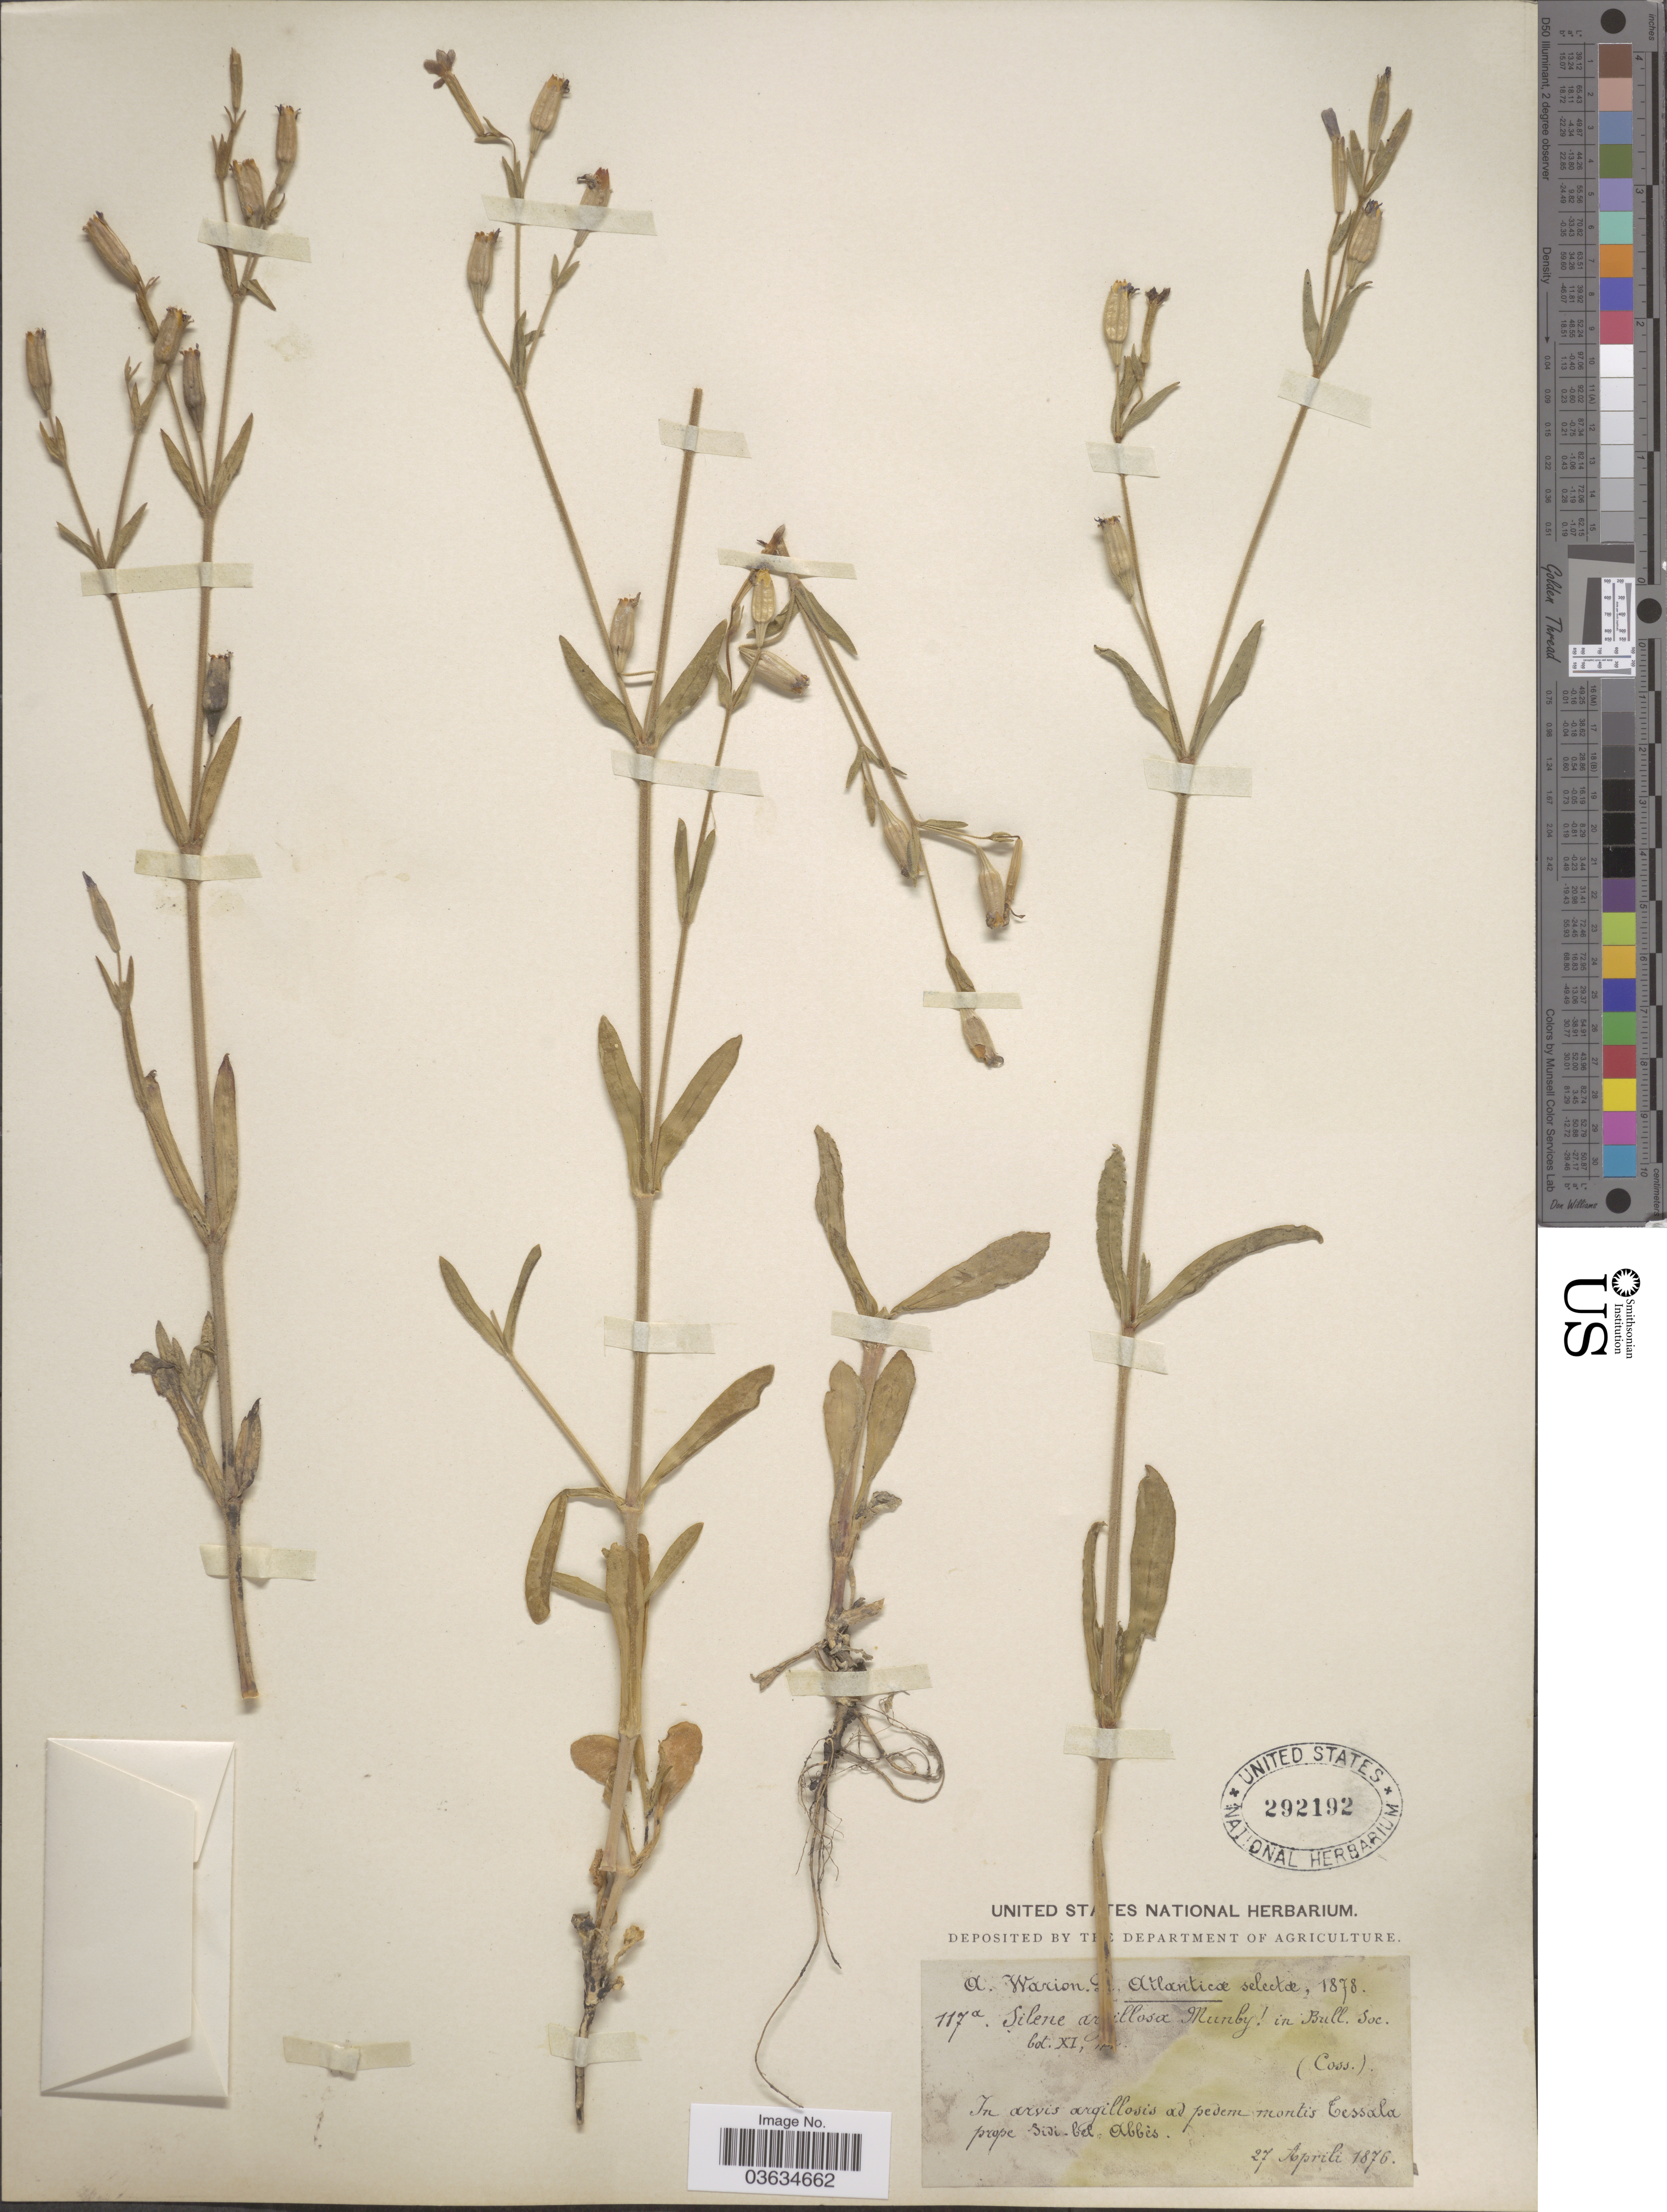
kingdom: Plantae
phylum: Tracheophyta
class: Magnoliopsida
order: Caryophyllales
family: Caryophyllaceae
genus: Silene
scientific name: Silene argillosa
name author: Munby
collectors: A. Warion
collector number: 117a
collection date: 1876-04-27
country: Algeria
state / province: Sidi Bel Abbes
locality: Atlanticæ. In arvis argillosis ad pedem montis Tessala prope Sidi bei Abbés.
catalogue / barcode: US 292192